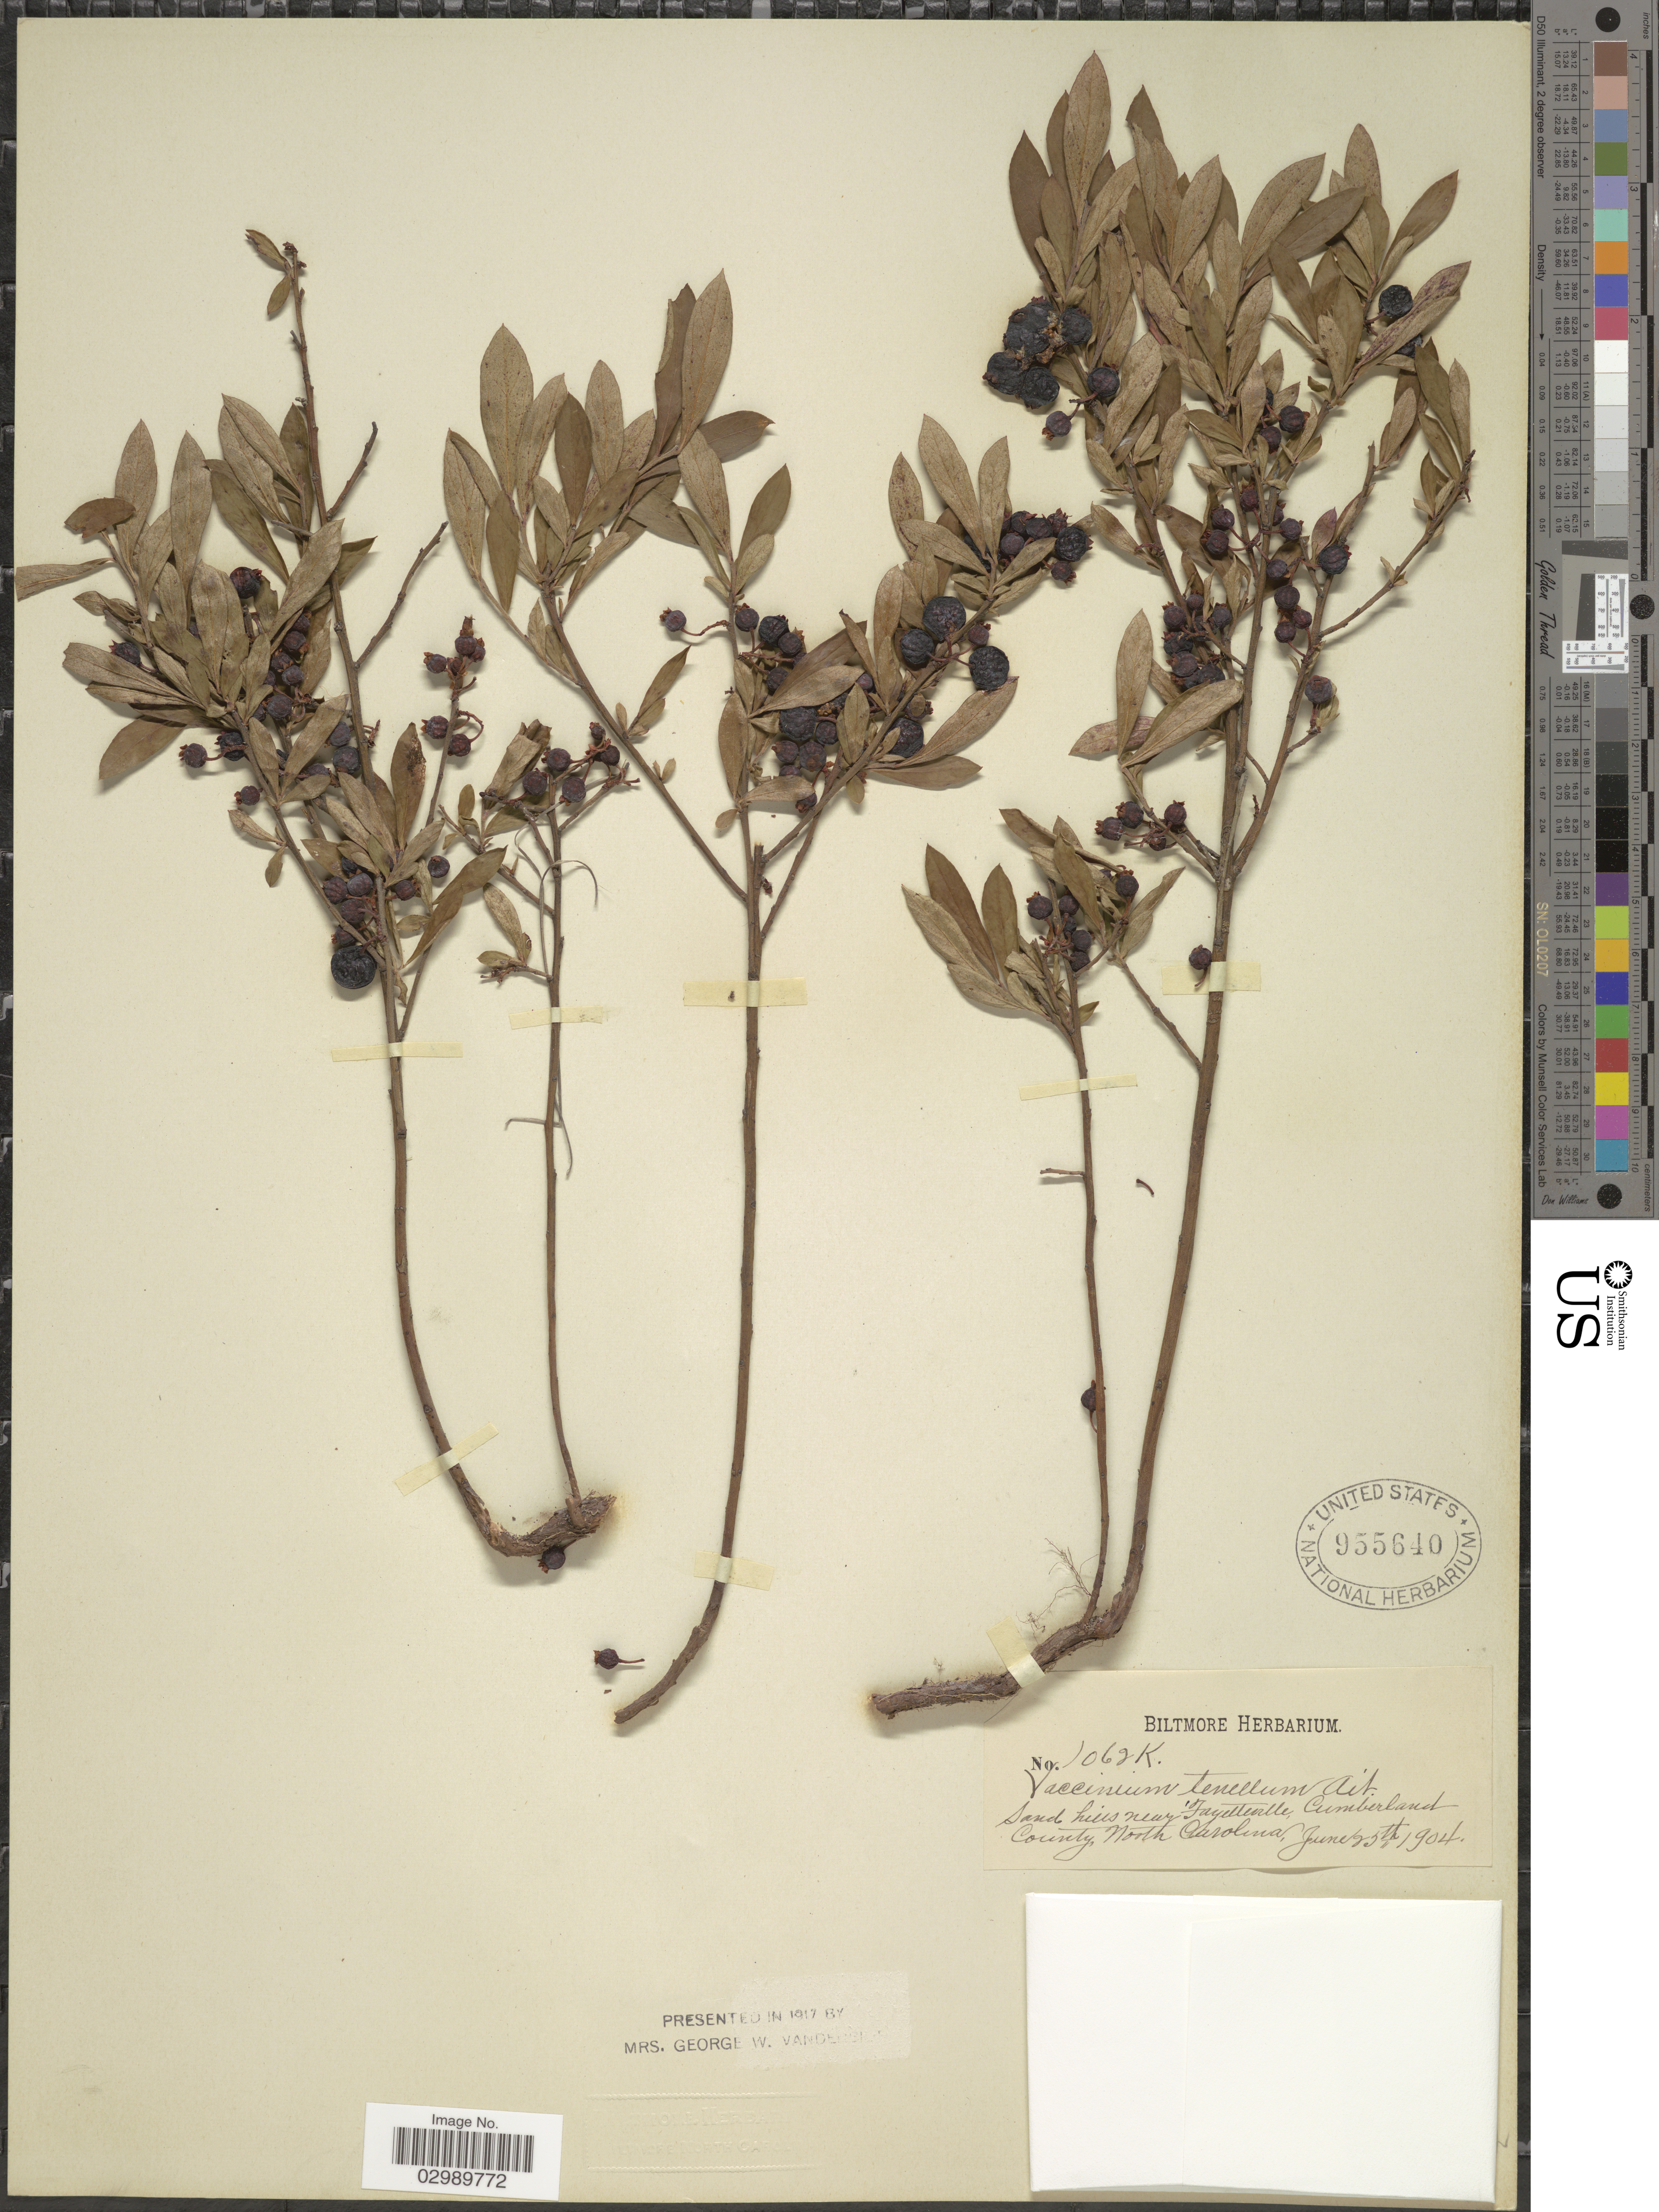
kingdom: Plantae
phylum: Tracheophyta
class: Magnoliopsida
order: Ericales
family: Ericaceae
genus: Vaccinium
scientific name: Vaccinium tenellum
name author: Aiton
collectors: ex herb. Biltmore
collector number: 1062K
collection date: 1904-06-25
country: United States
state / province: North Carolina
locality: Near Fayetteville, Cumberland County.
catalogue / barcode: US 955640